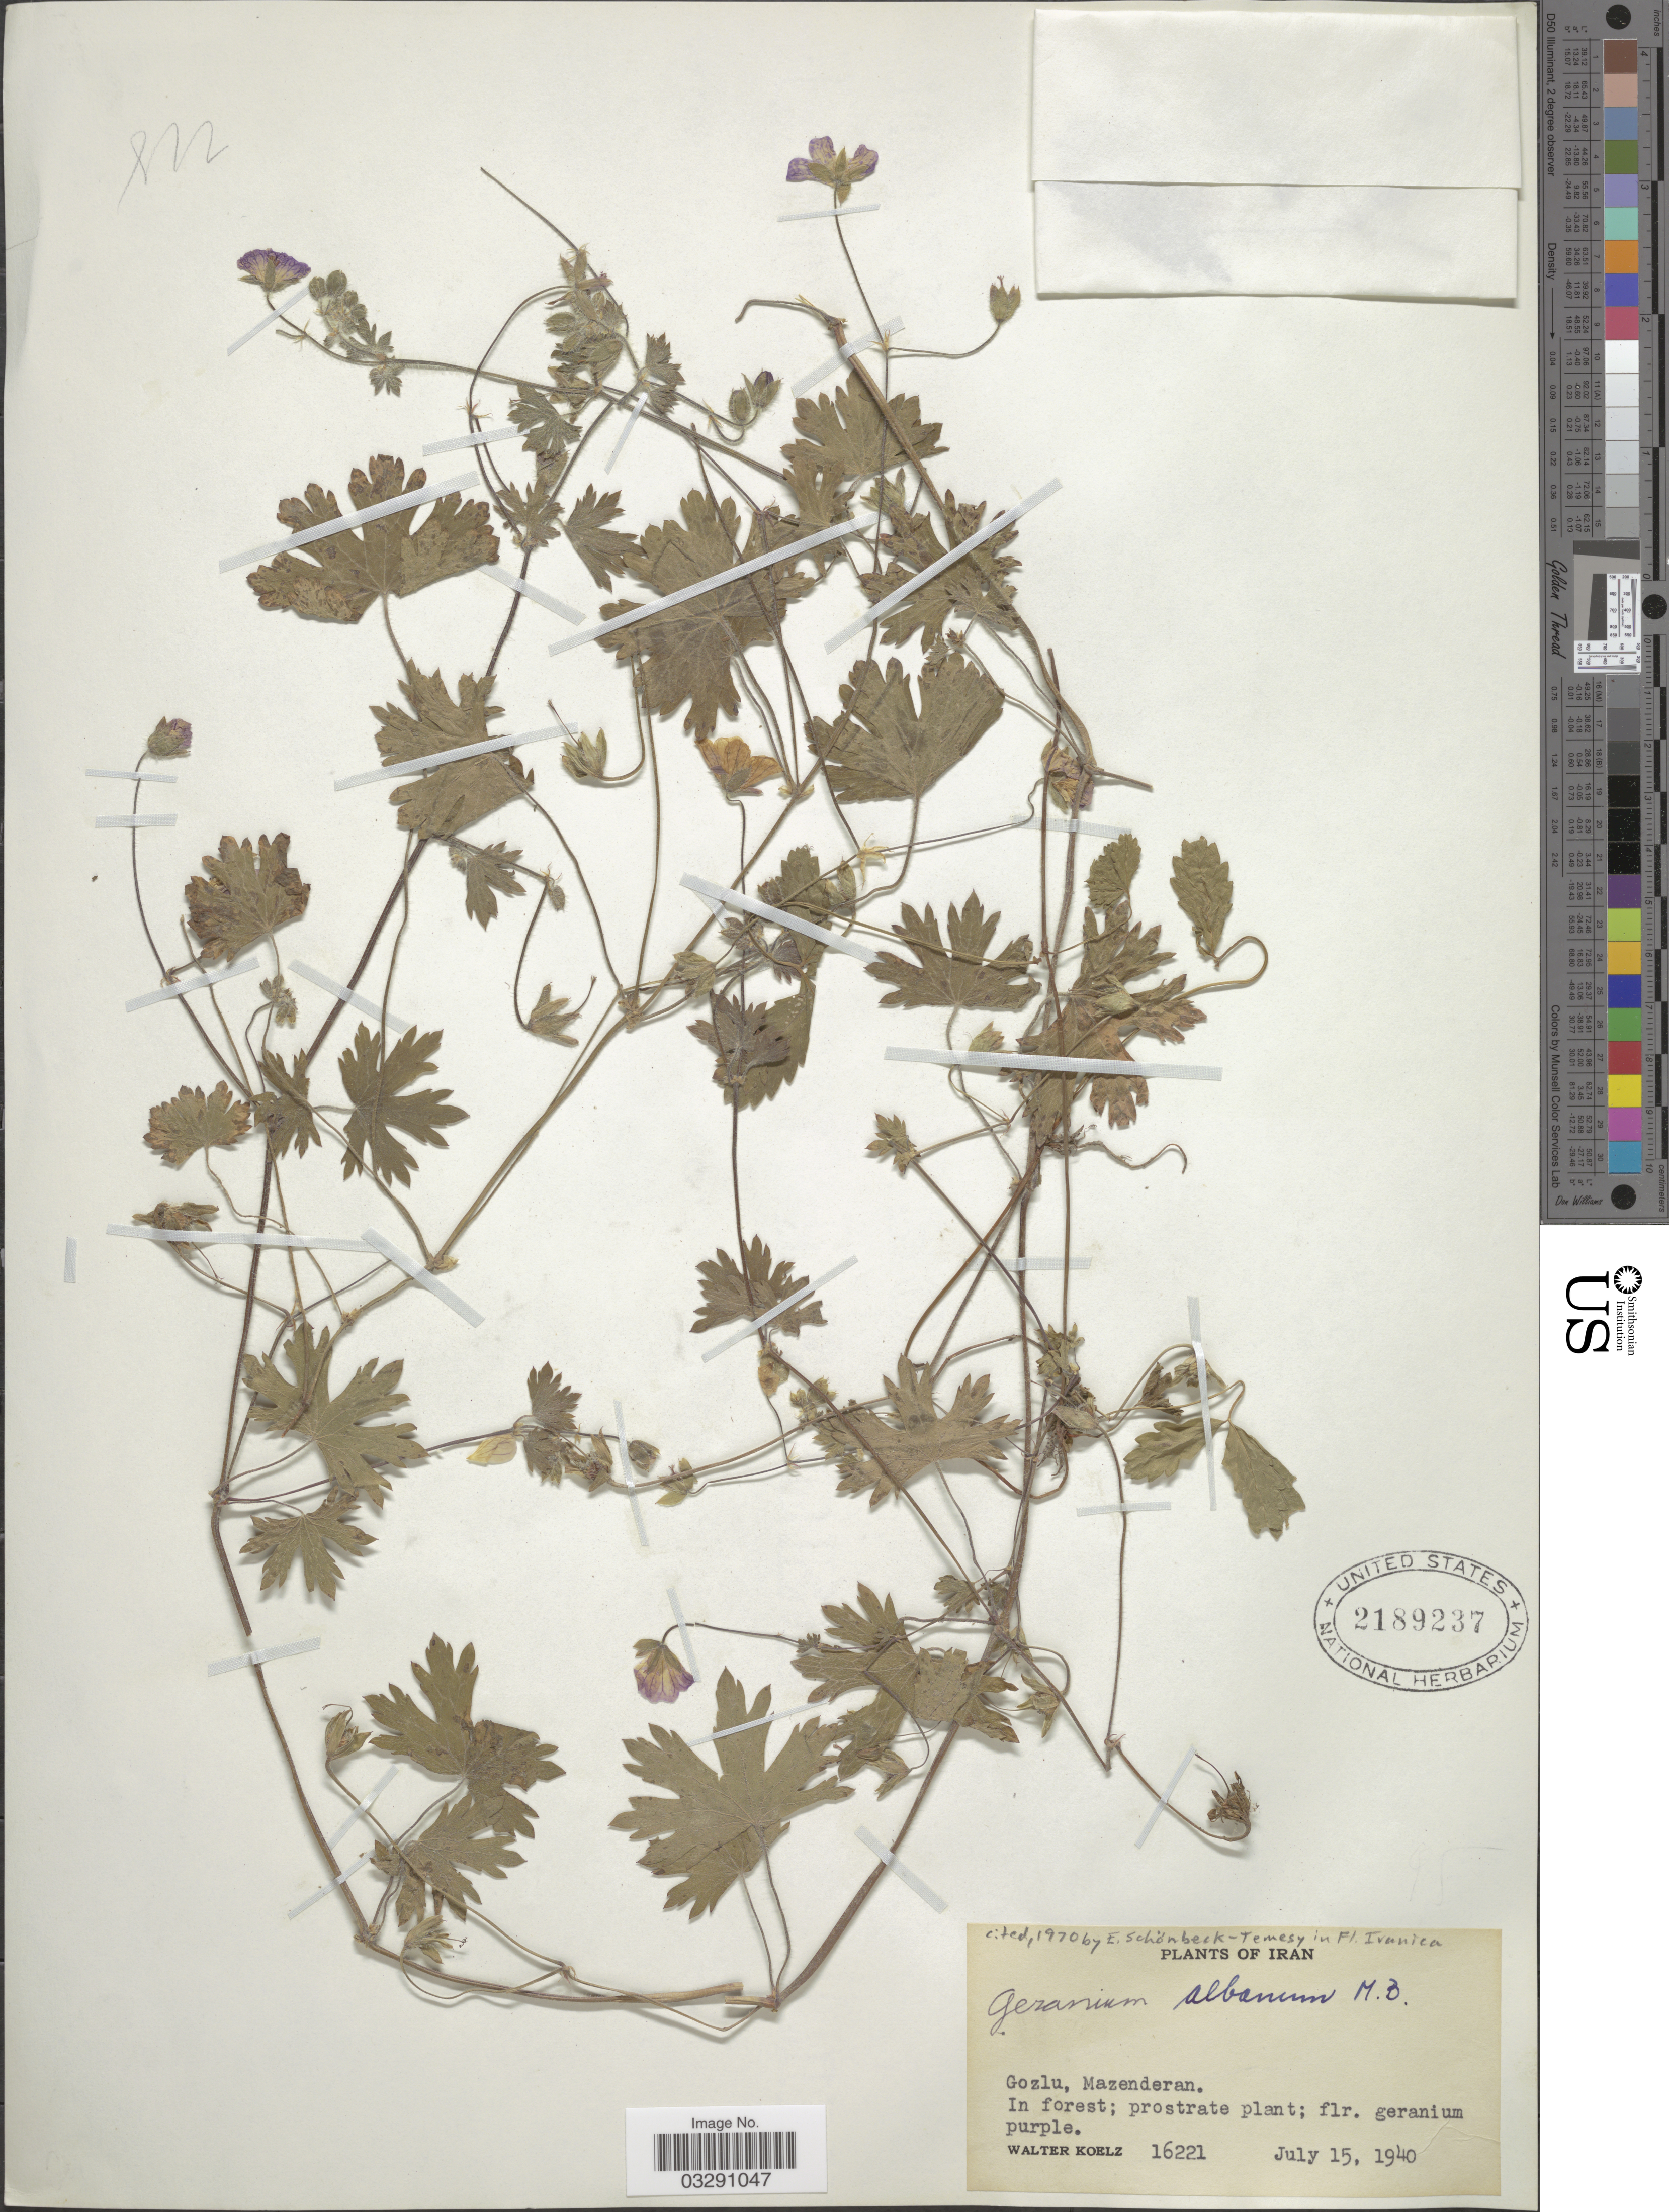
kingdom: Plantae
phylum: Tracheophyta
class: Magnoliopsida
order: Geraniales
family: Geraniaceae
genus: Geranium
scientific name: Geranium albanum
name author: M. Bieb.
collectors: W. N. Koelz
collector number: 16221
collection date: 1940-07-15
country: Iran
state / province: Mazandaran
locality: Gozlu, Mazenderan.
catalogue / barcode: US 2189237